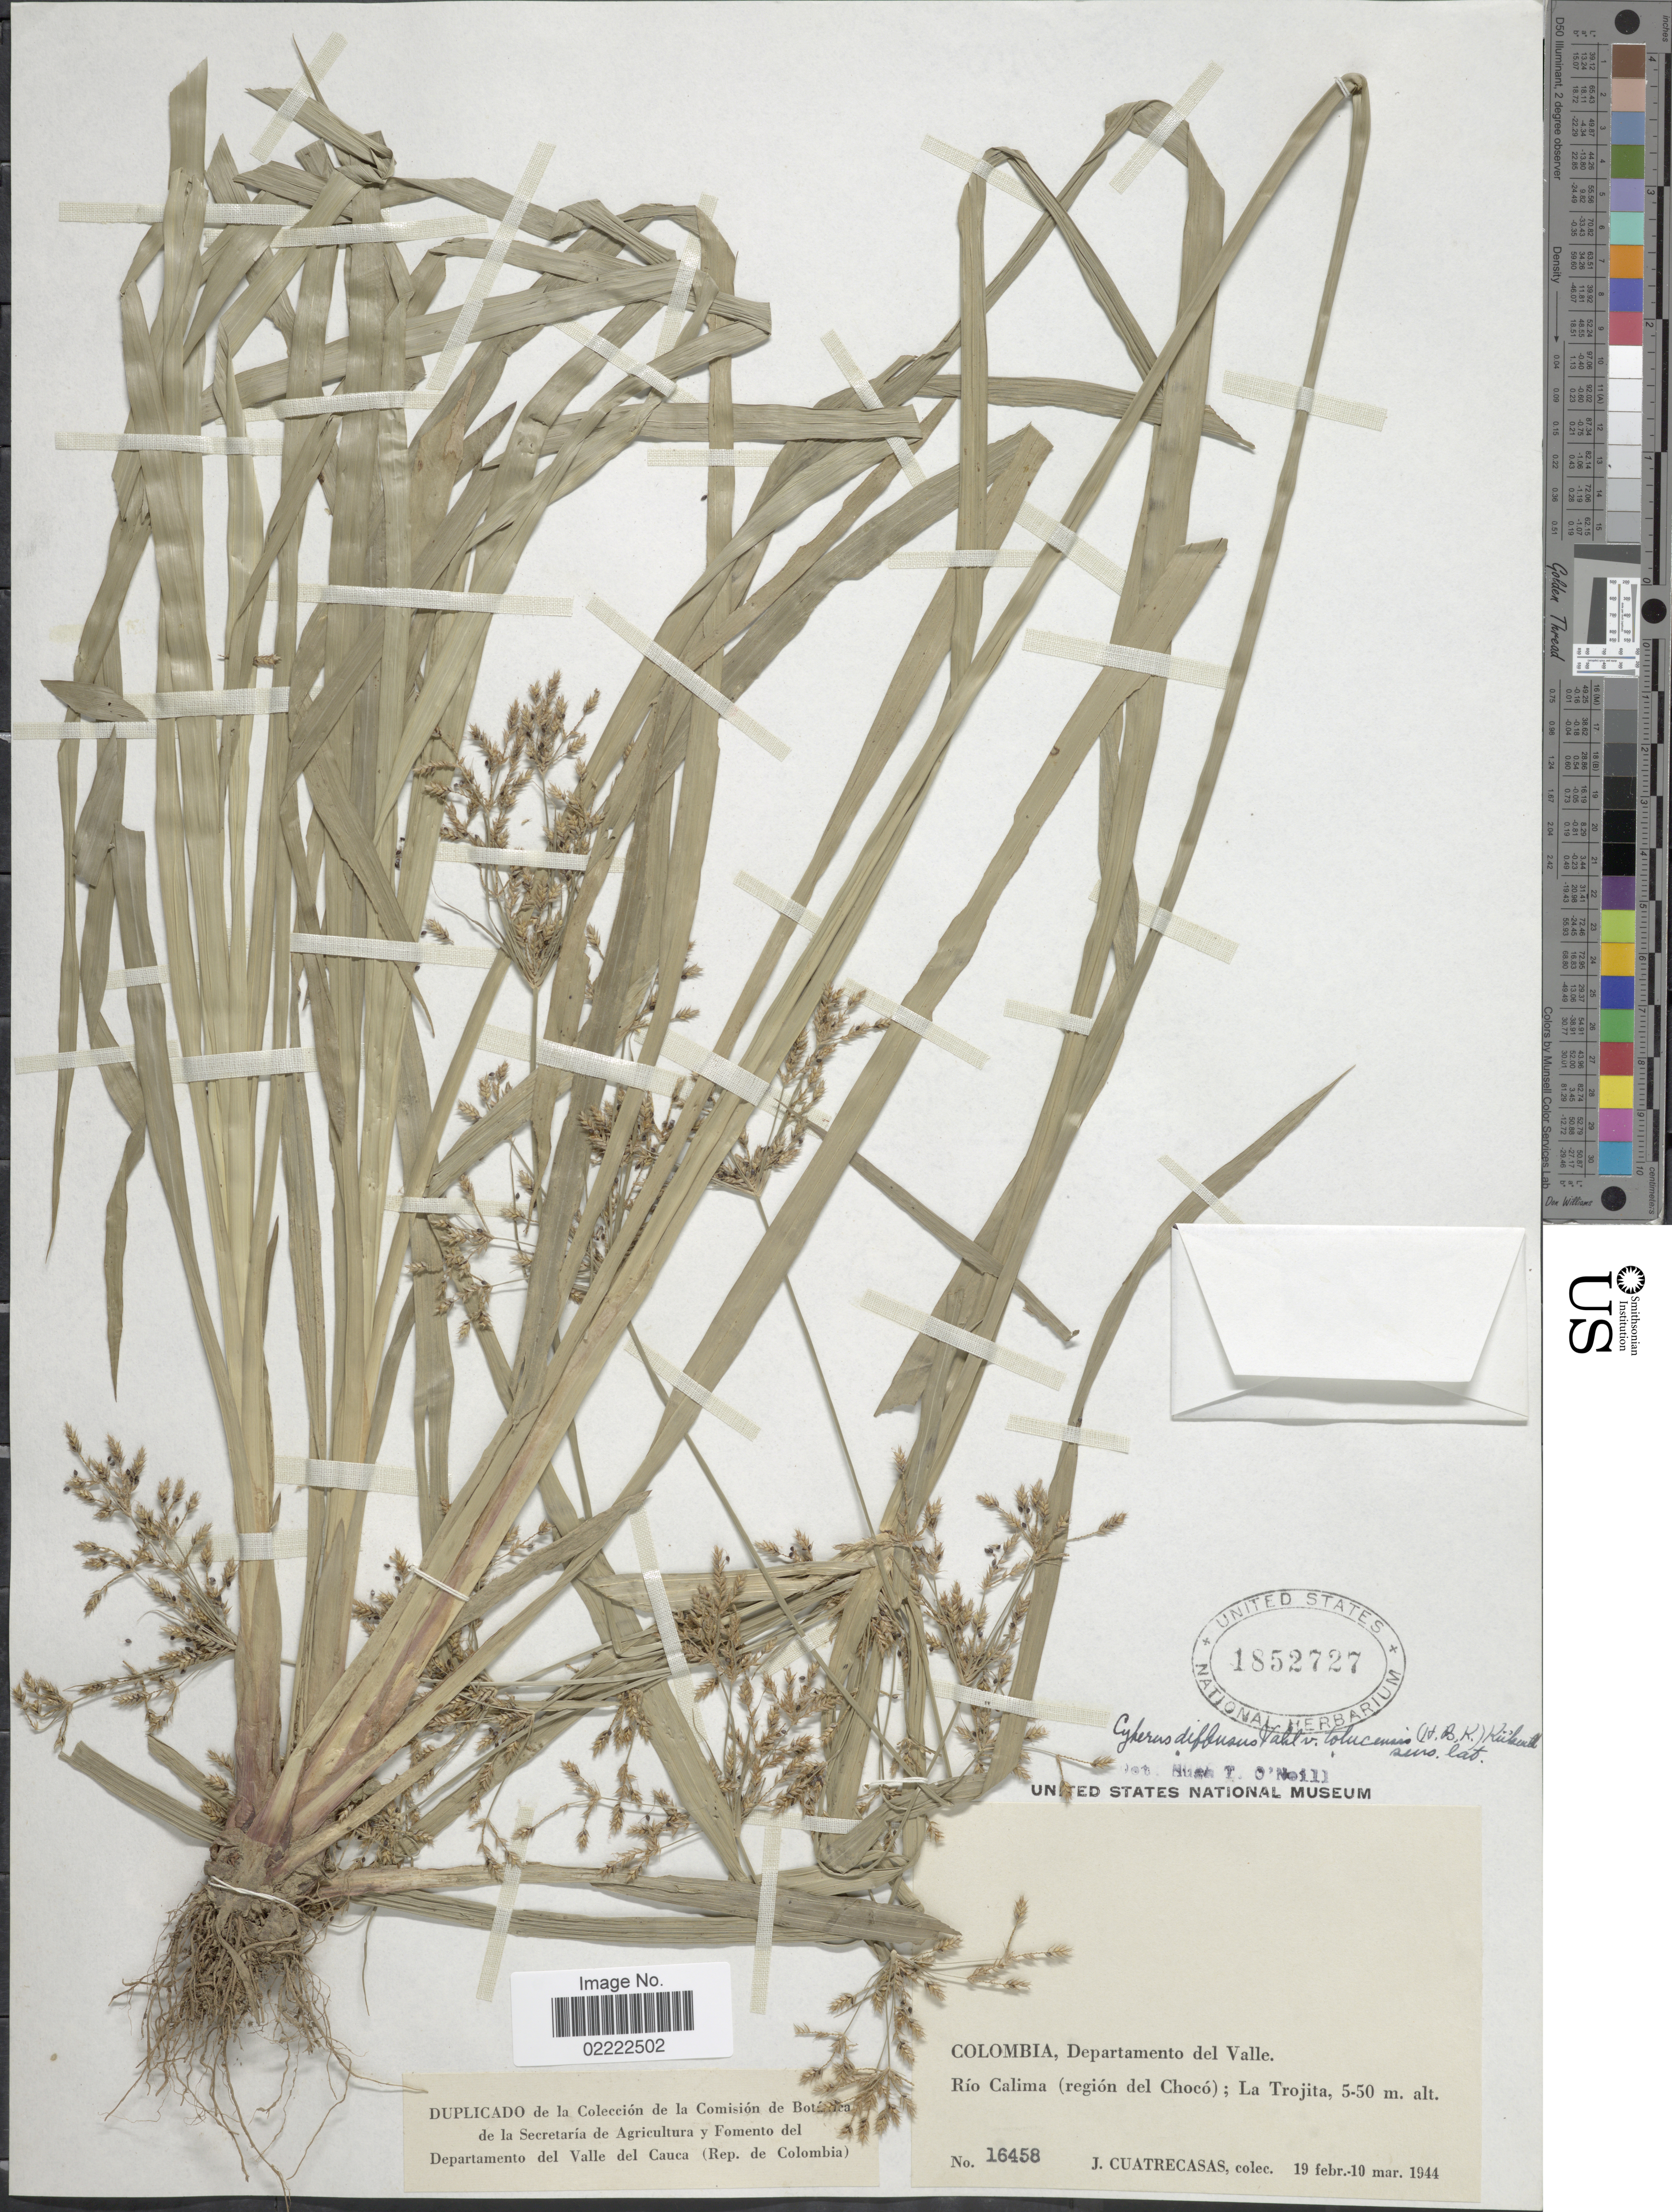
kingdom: Plantae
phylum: Tracheophyta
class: Liliopsida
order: Poales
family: Cyperaceae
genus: Cyperus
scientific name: Cyperus laxus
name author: Lam.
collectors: J. Cuatrecasas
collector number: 164858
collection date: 1944-02-19/1944-03-10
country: Colombia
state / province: Chocó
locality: Departamento del Valle, Rio Calima; La Trojita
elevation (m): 5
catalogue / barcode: US 1852727